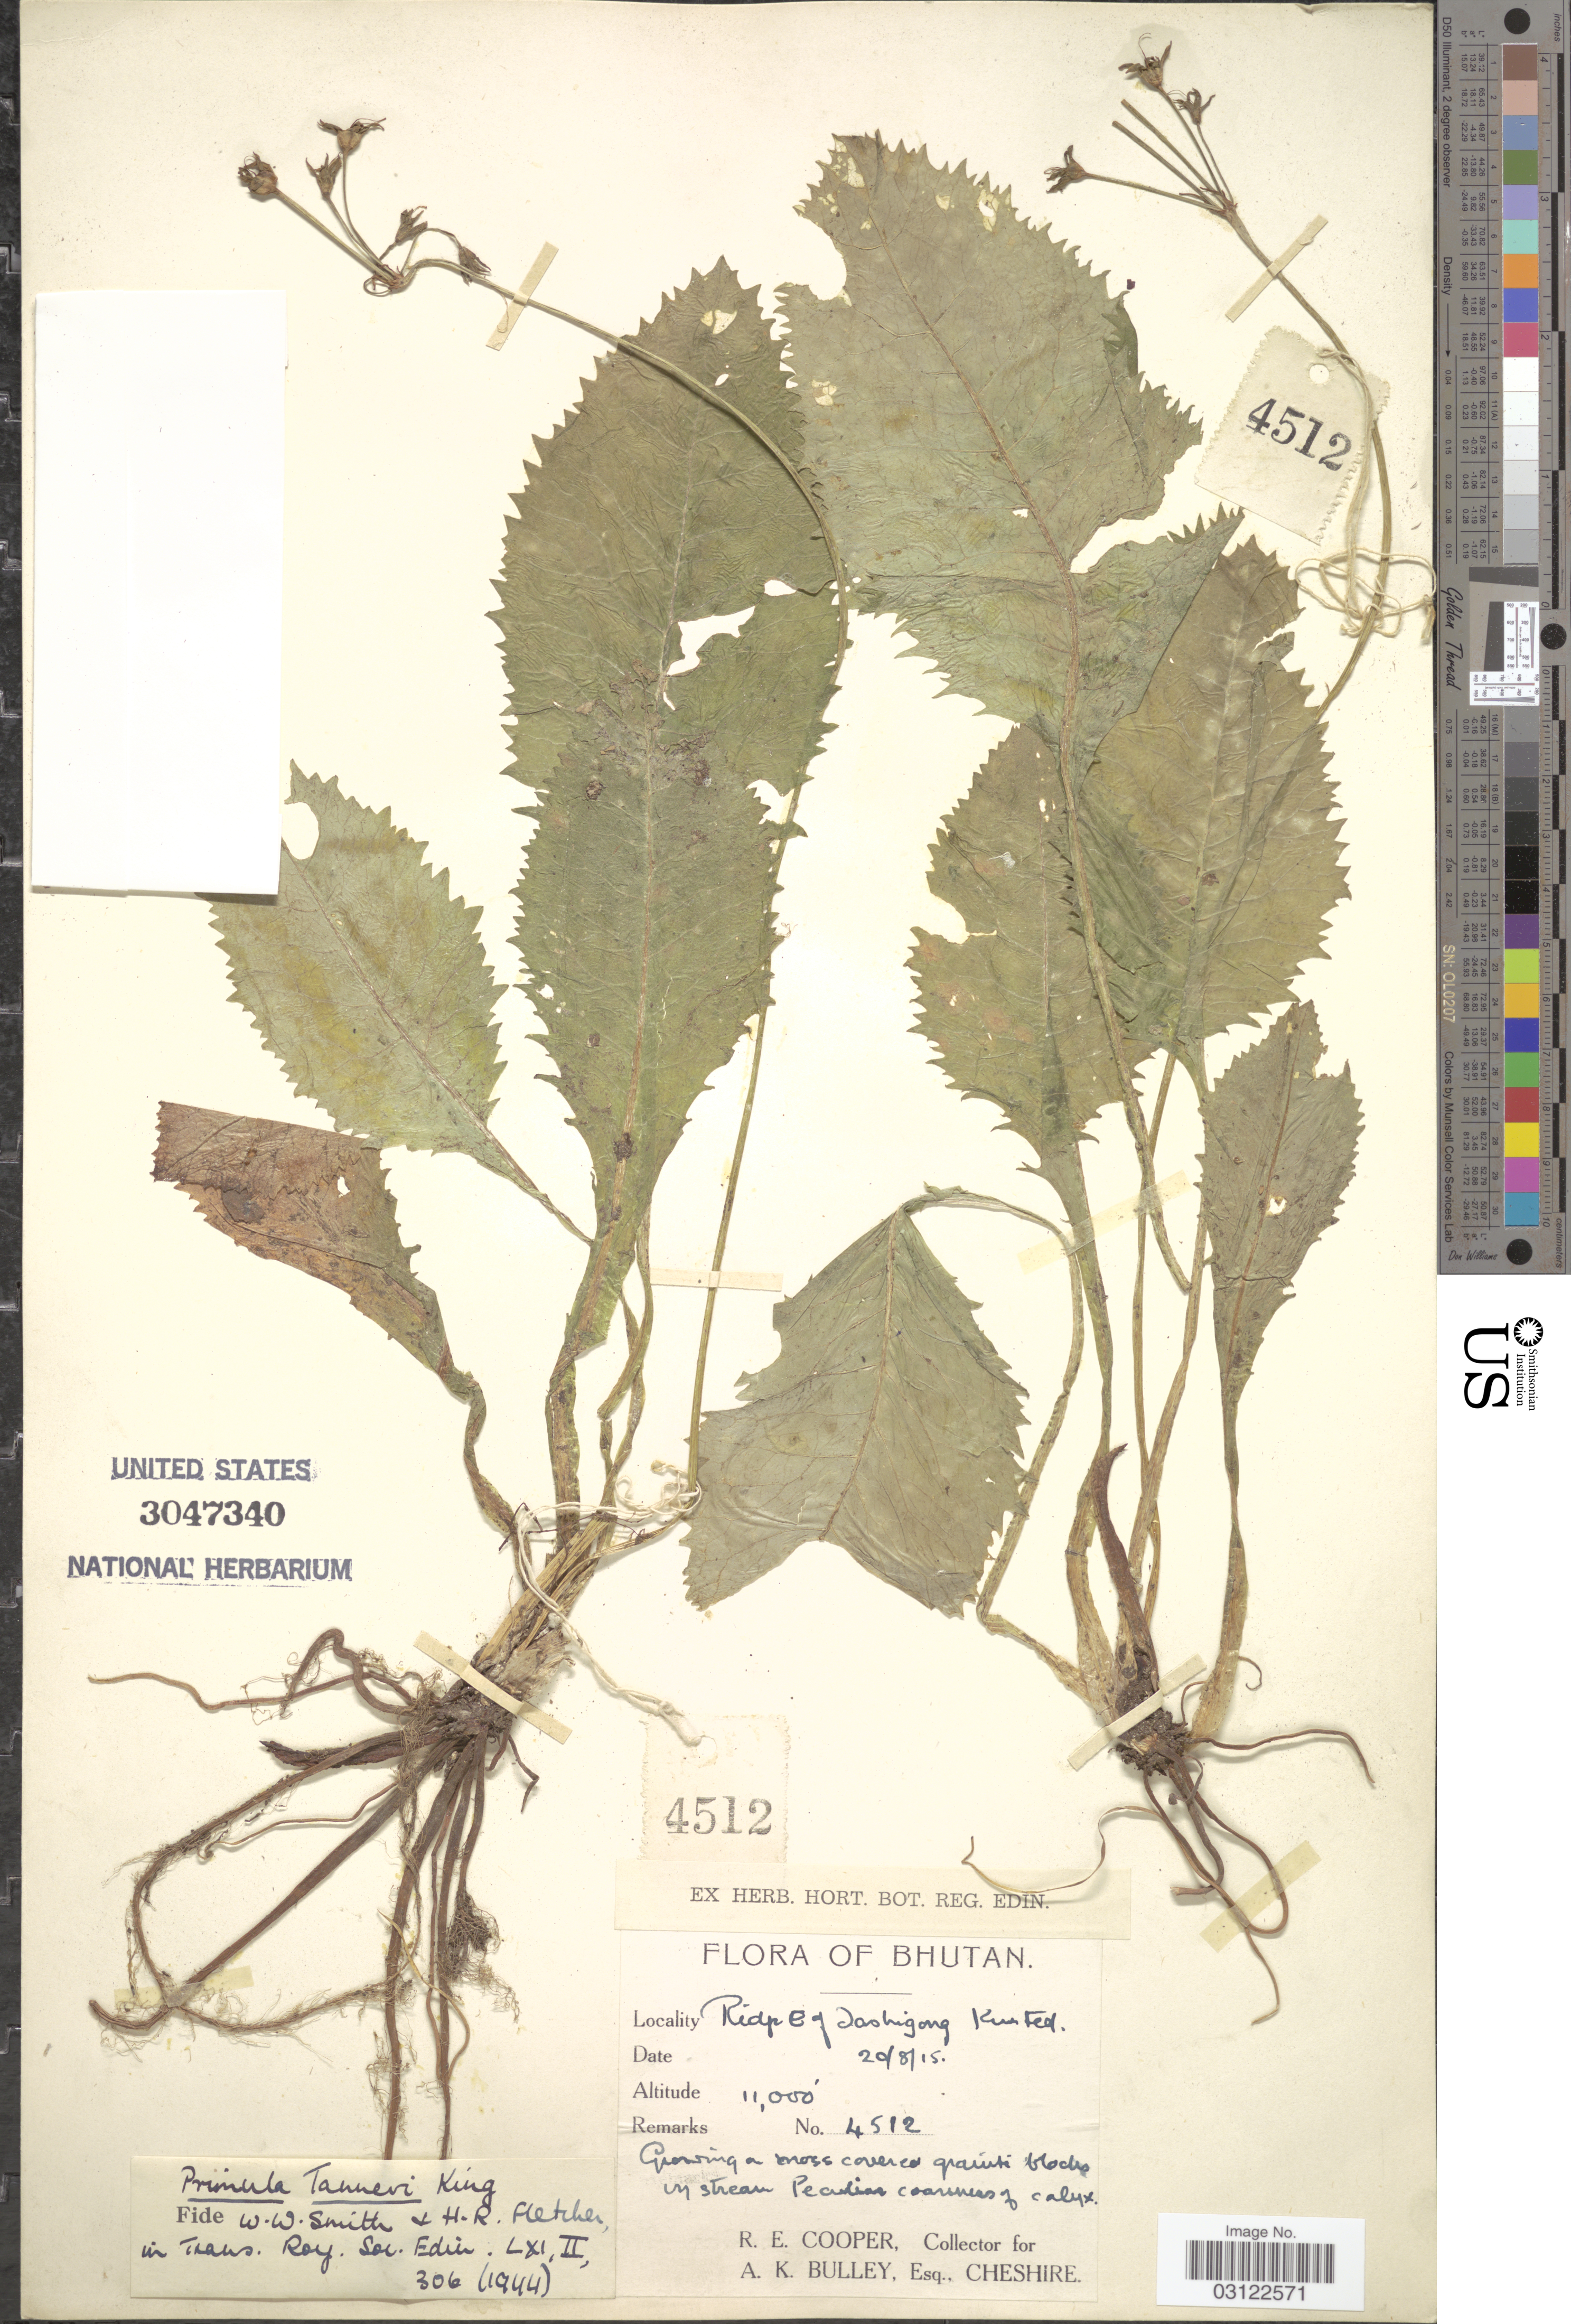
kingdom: Plantae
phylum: Tracheophyta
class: Magnoliopsida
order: Ericales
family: Primulaceae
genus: Primula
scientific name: Primula tanneri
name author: King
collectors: R. E. Cooper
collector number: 4512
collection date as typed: Transcribed d/m/y: 20/8/15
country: Bhutan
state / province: Trashigang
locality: Ridge of Tashigong Kun Fed. [interpreted]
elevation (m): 3353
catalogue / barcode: US 3047340